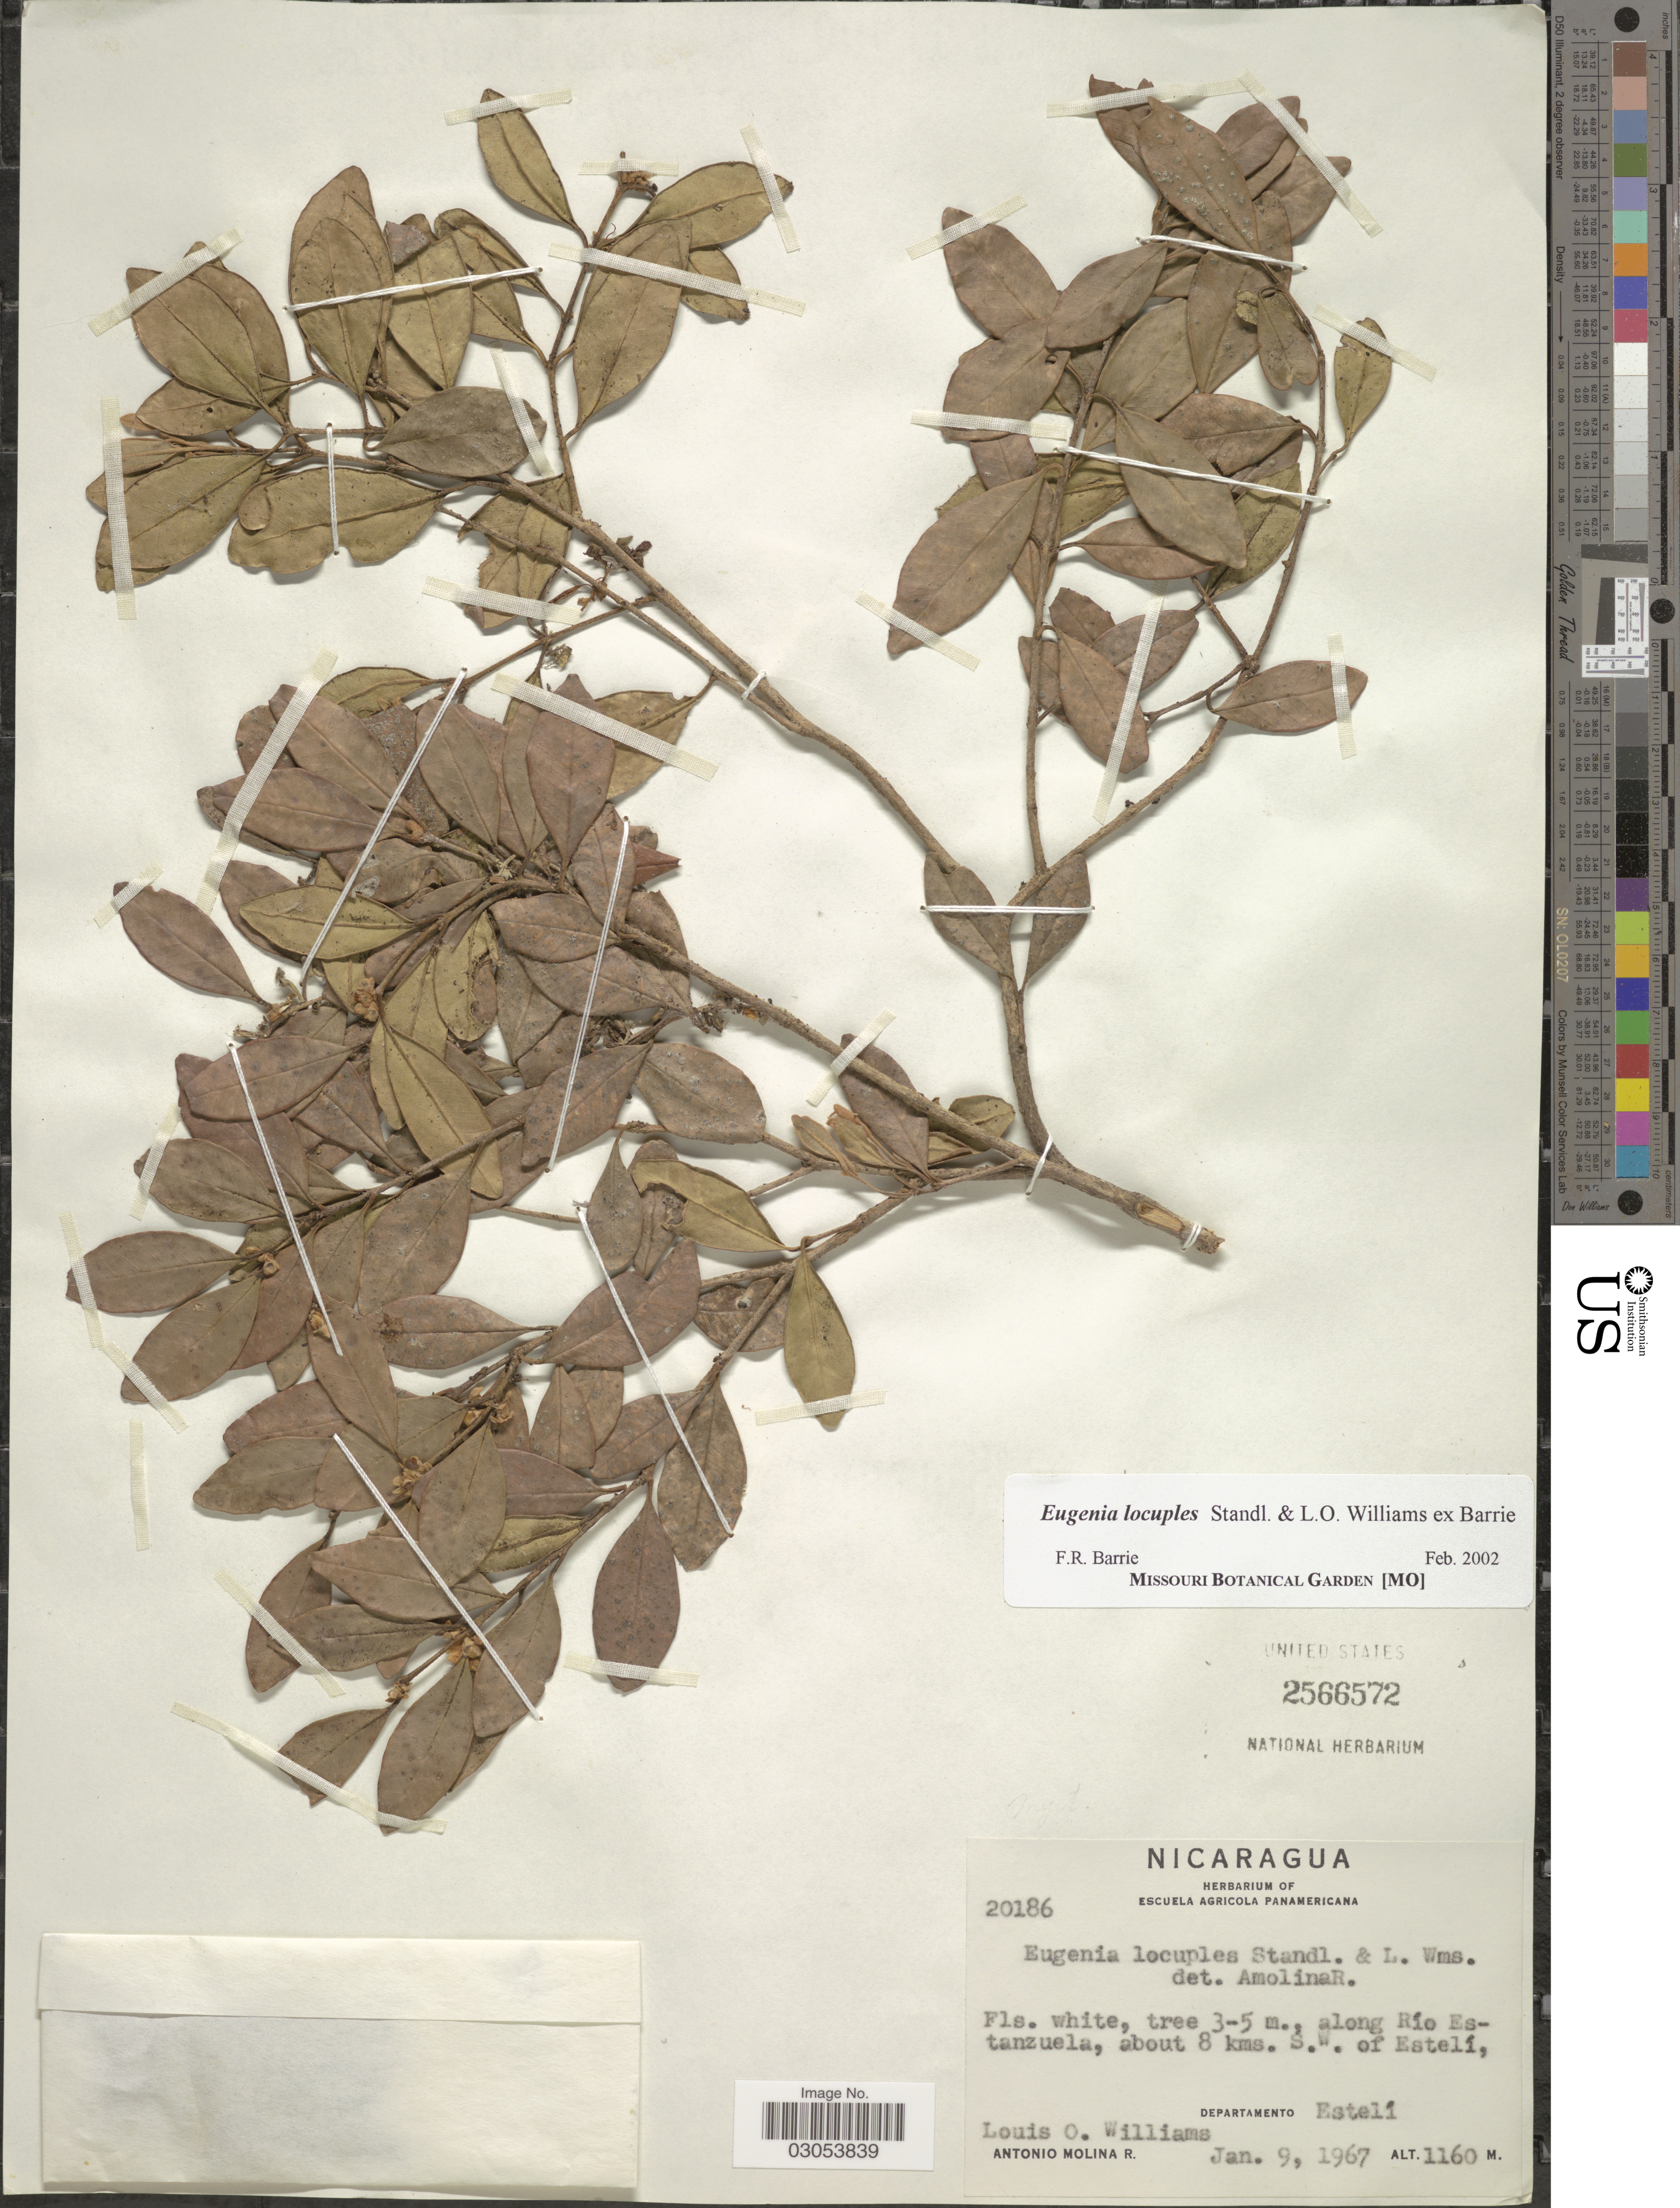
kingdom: Plantae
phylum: Tracheophyta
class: Magnoliopsida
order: Myrtales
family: Myrtaceae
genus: Eugenia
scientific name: Eugenia locuples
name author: Standl. & L.O. Williams ex Barrie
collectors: L. O. Williams & A. Molina R.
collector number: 20186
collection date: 1967-01-09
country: Nicaragua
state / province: Esteli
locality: Along Río Estanzuela, about kms. S.W. of Estelí, Departamento Estelí.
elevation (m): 1160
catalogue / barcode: US 2566572